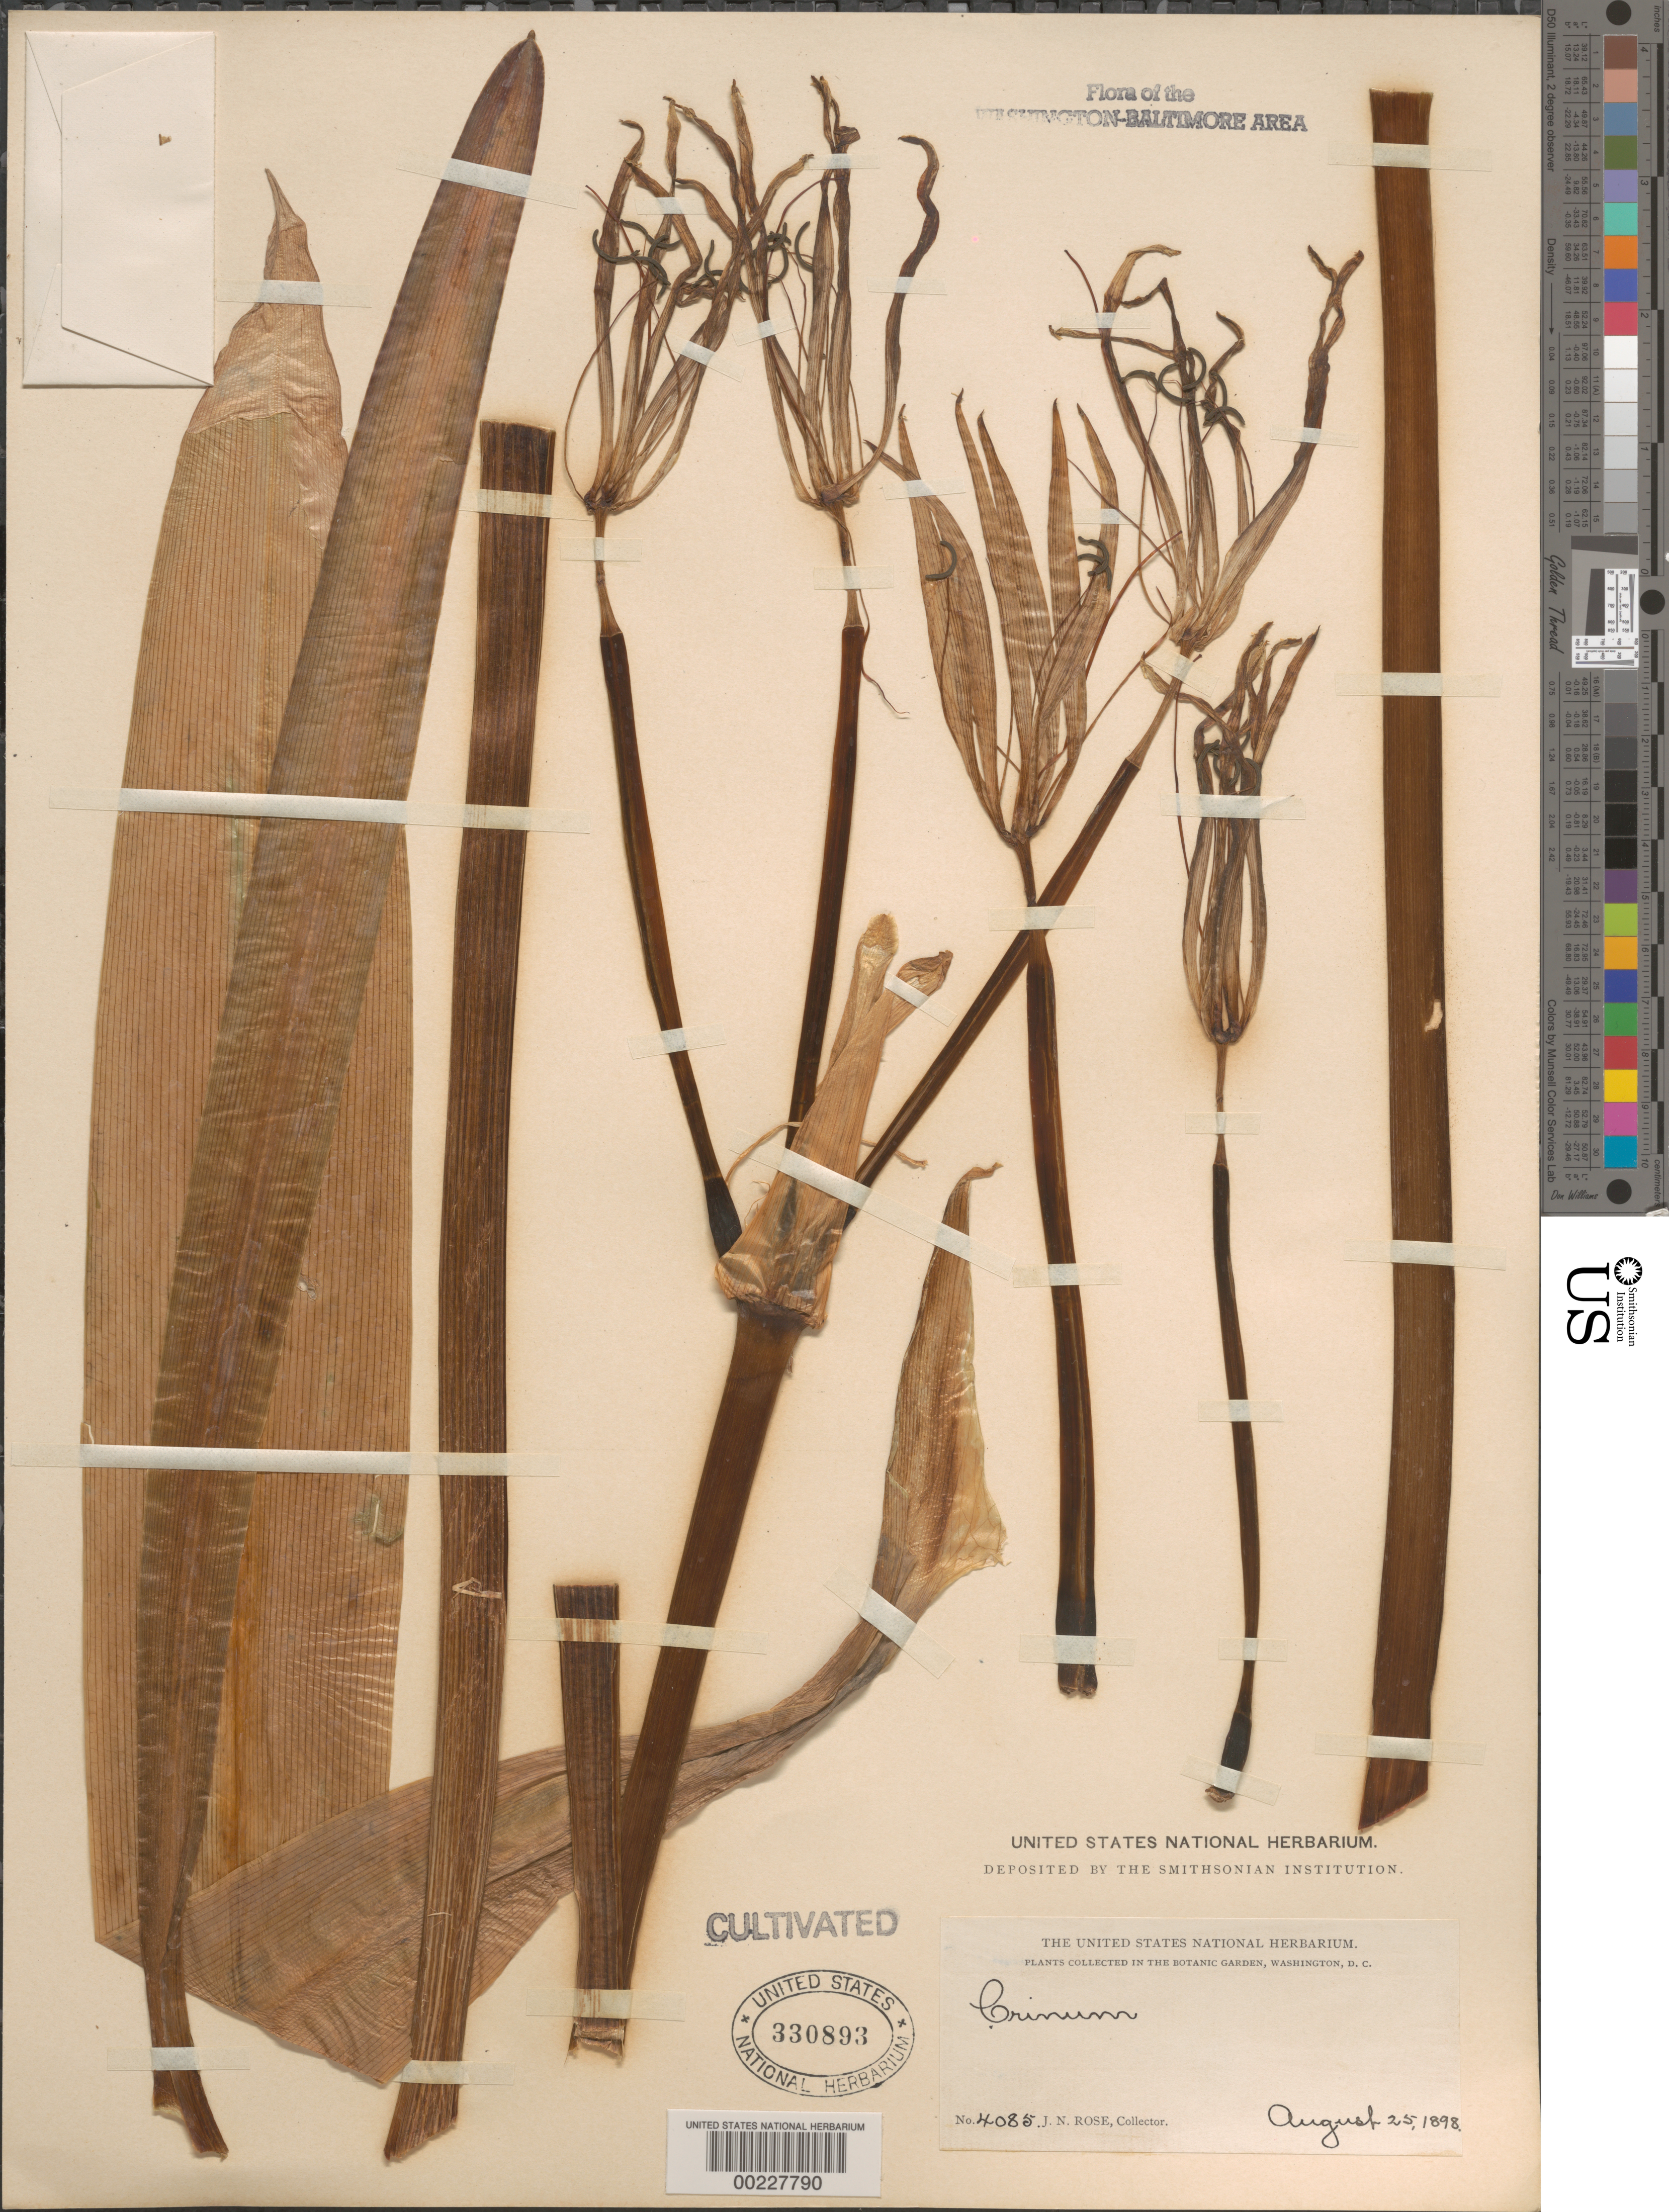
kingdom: Plantae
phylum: Tracheophyta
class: Liliopsida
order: Asparagales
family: Amaryllidaceae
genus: Crinum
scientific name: Crinum sp.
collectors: J. N. Rose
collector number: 4085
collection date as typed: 25 Aug 1898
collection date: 1898-08-25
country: United States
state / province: District of Columbia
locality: Botanical gardens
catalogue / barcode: US 330893